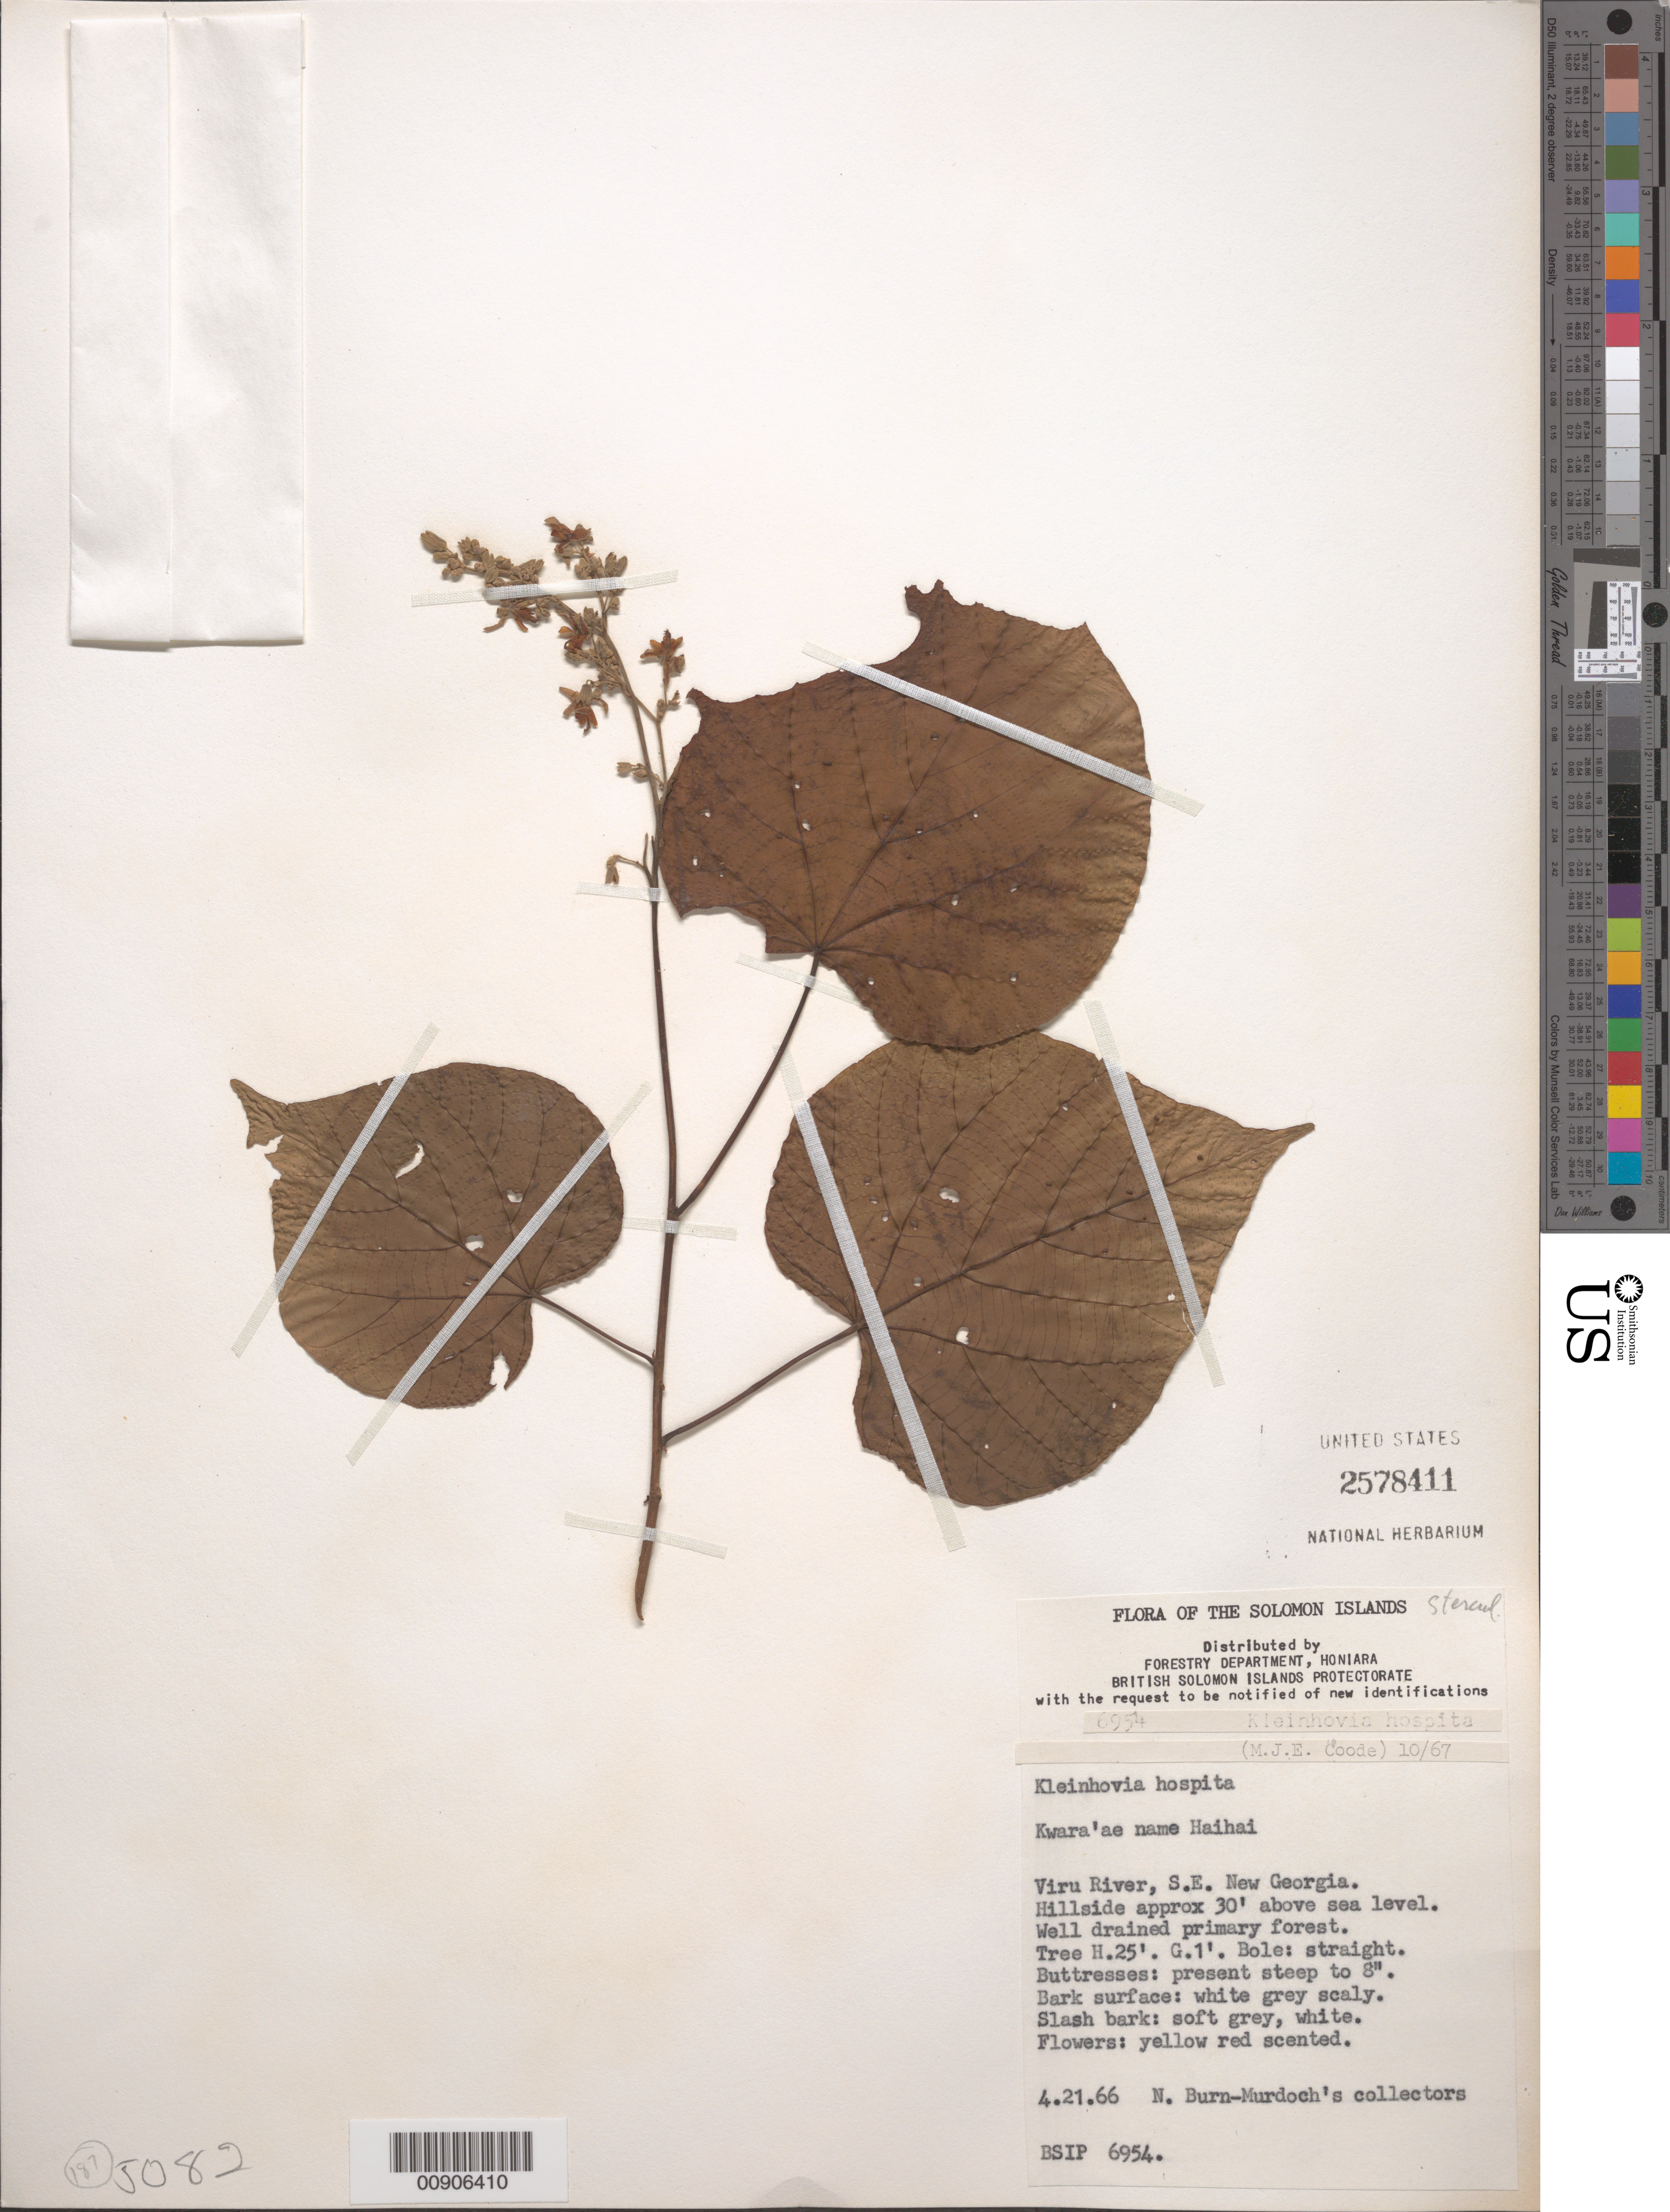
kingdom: Plantae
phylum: Tracheophyta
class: Magnoliopsida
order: Malvales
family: Malvaceae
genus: Kleinhovia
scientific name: Kleinhovia hospita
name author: L.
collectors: N. Burn-Murdoch's collectors & et al.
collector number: BSIP 6954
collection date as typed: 21 Apr 1966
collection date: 1966-04-21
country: Solomon Islands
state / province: Western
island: New Georgia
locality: Viru River, SE New Georgia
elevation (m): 9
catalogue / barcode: US 2578411